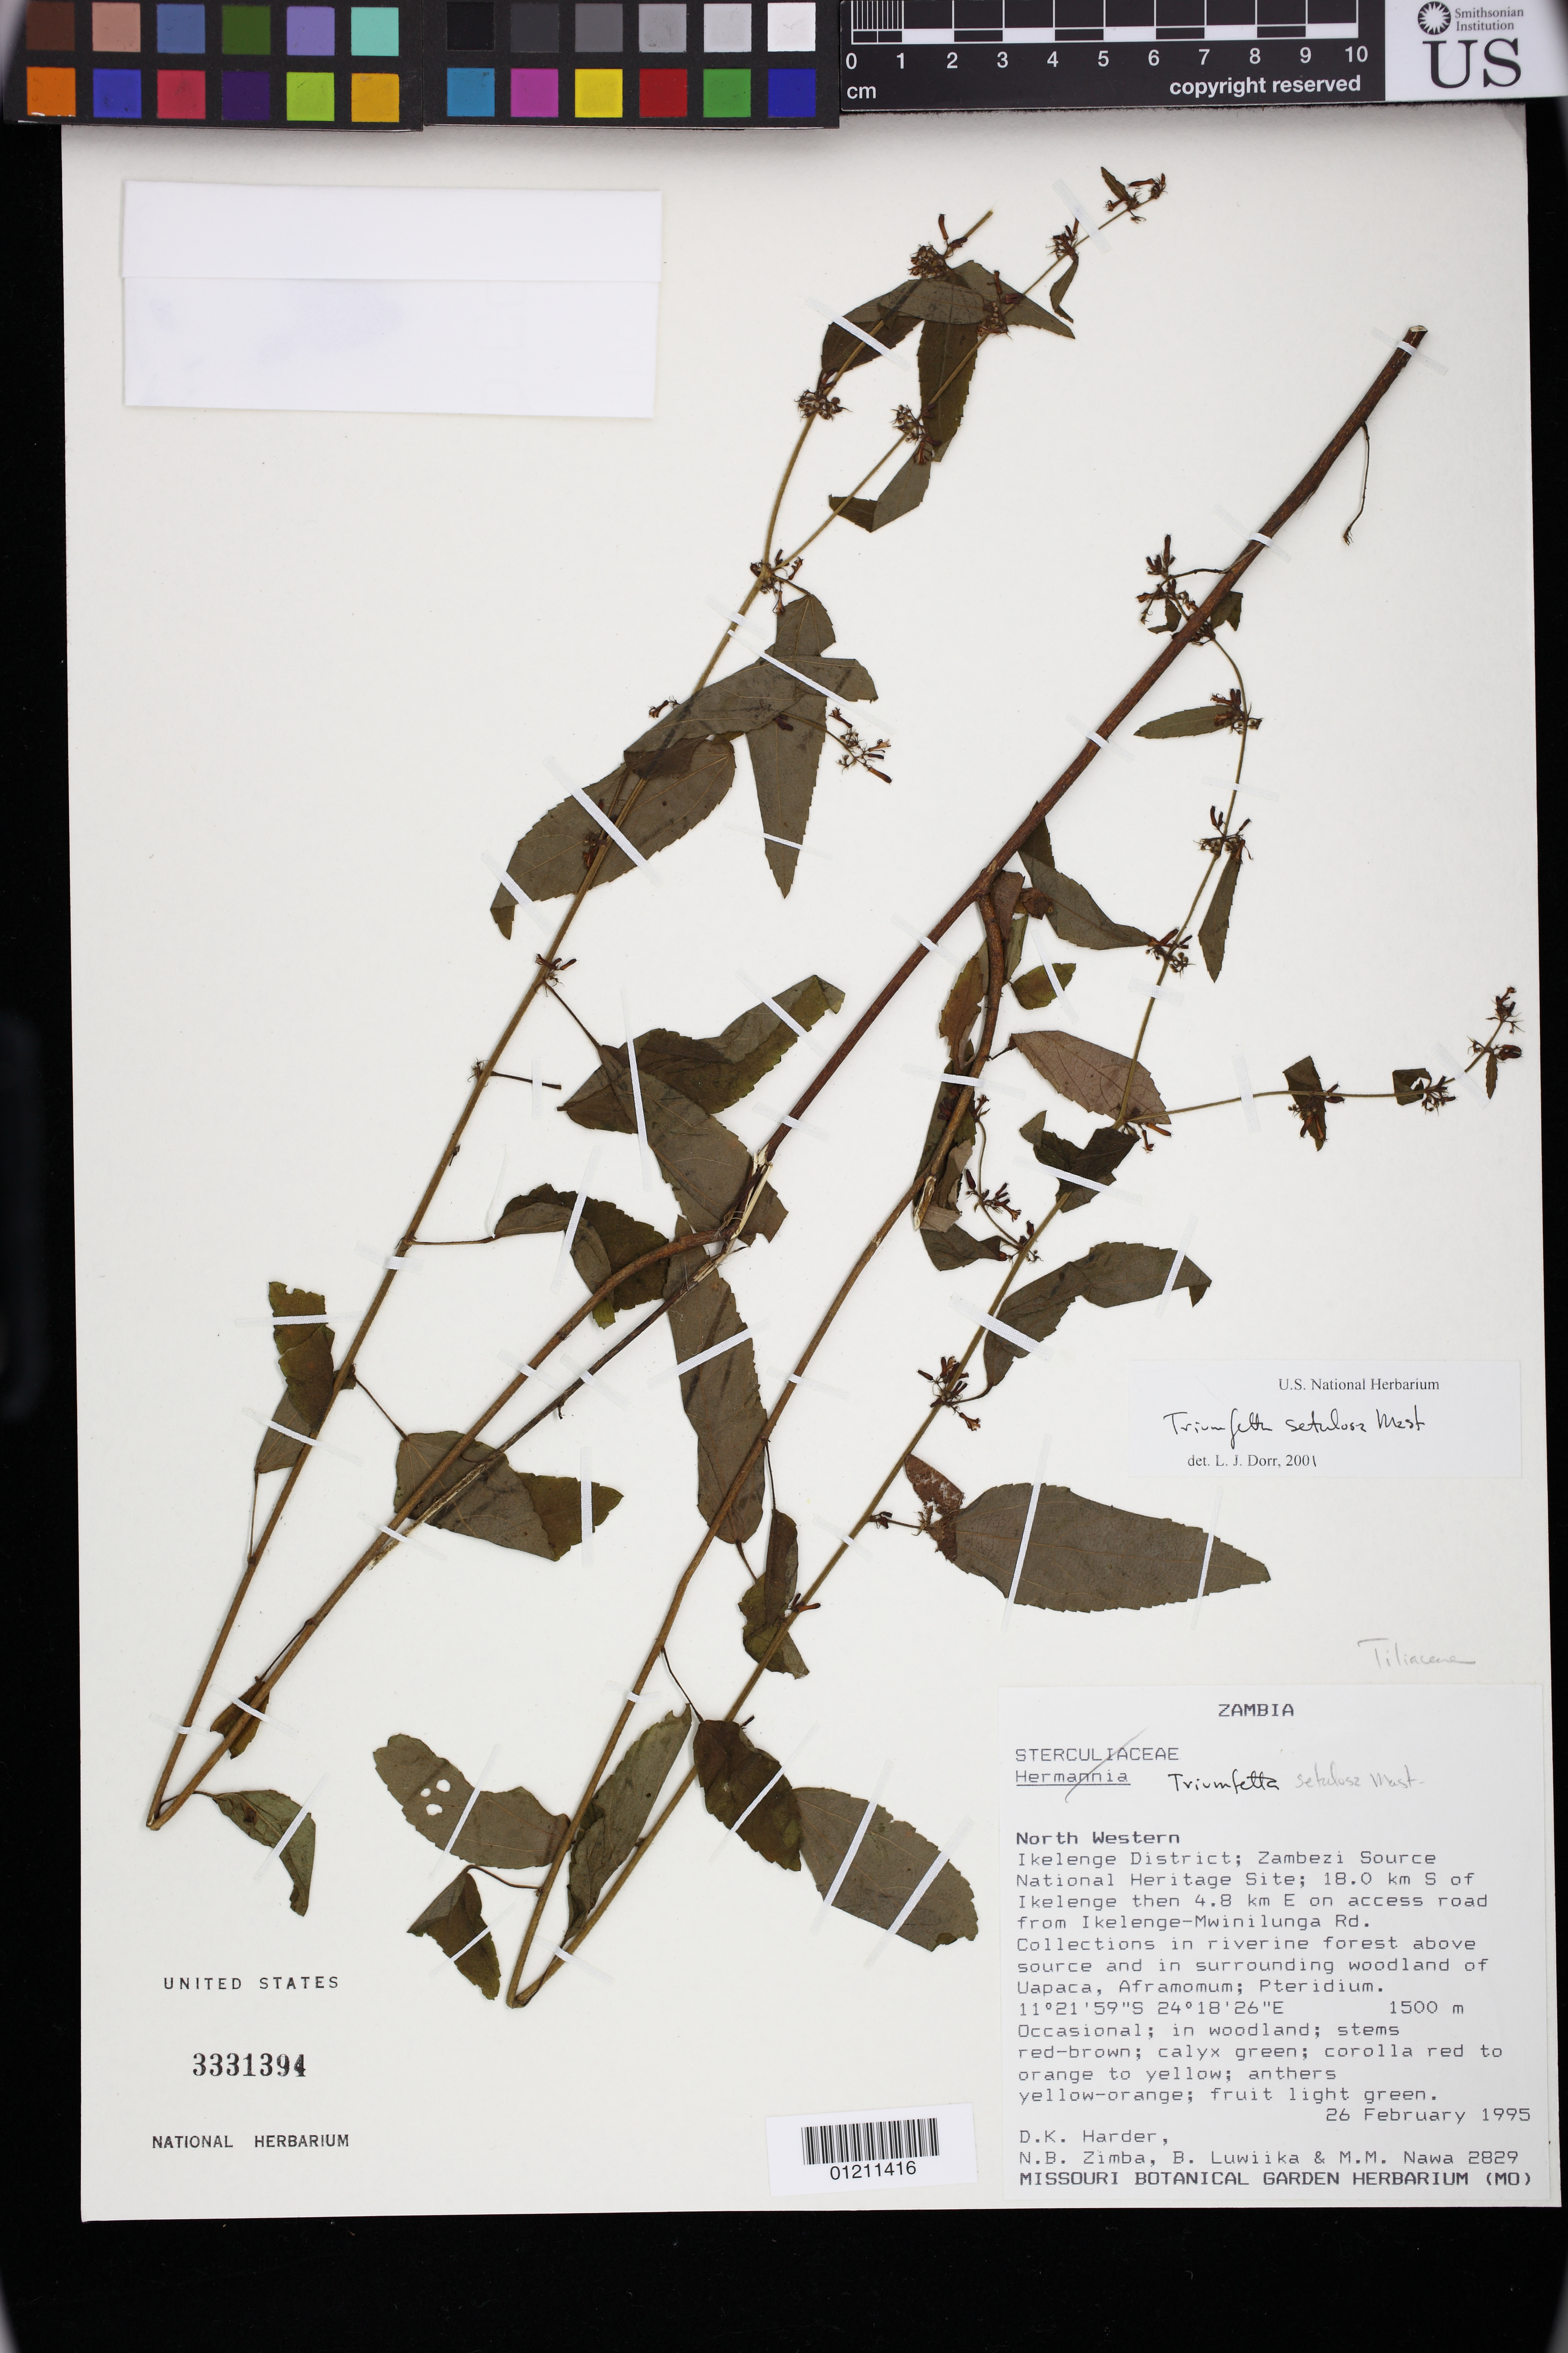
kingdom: Plantae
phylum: Tracheophyta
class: Magnoliopsida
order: Malvales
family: Malvaceae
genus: Triumfetta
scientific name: Triumfetta setulosa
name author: Mast.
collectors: D. Harder, N. Zimba, B. Luwiika & M. Nawa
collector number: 2829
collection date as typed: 26 Feb 1995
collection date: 1995-02-26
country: Zambia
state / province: North-Western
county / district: Ikelenge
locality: North Western. Ikelenge District; Zambezi Source National Heritage Site; 18.0 km S of Ikelenge then 4.8 km E on access road from Ikelenge-Mwinilunga Rd. Collections in riverine forest above source and in surrounding woodland of Uapaca, Aframomum; Pteridiu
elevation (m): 1500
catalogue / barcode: US 3331394